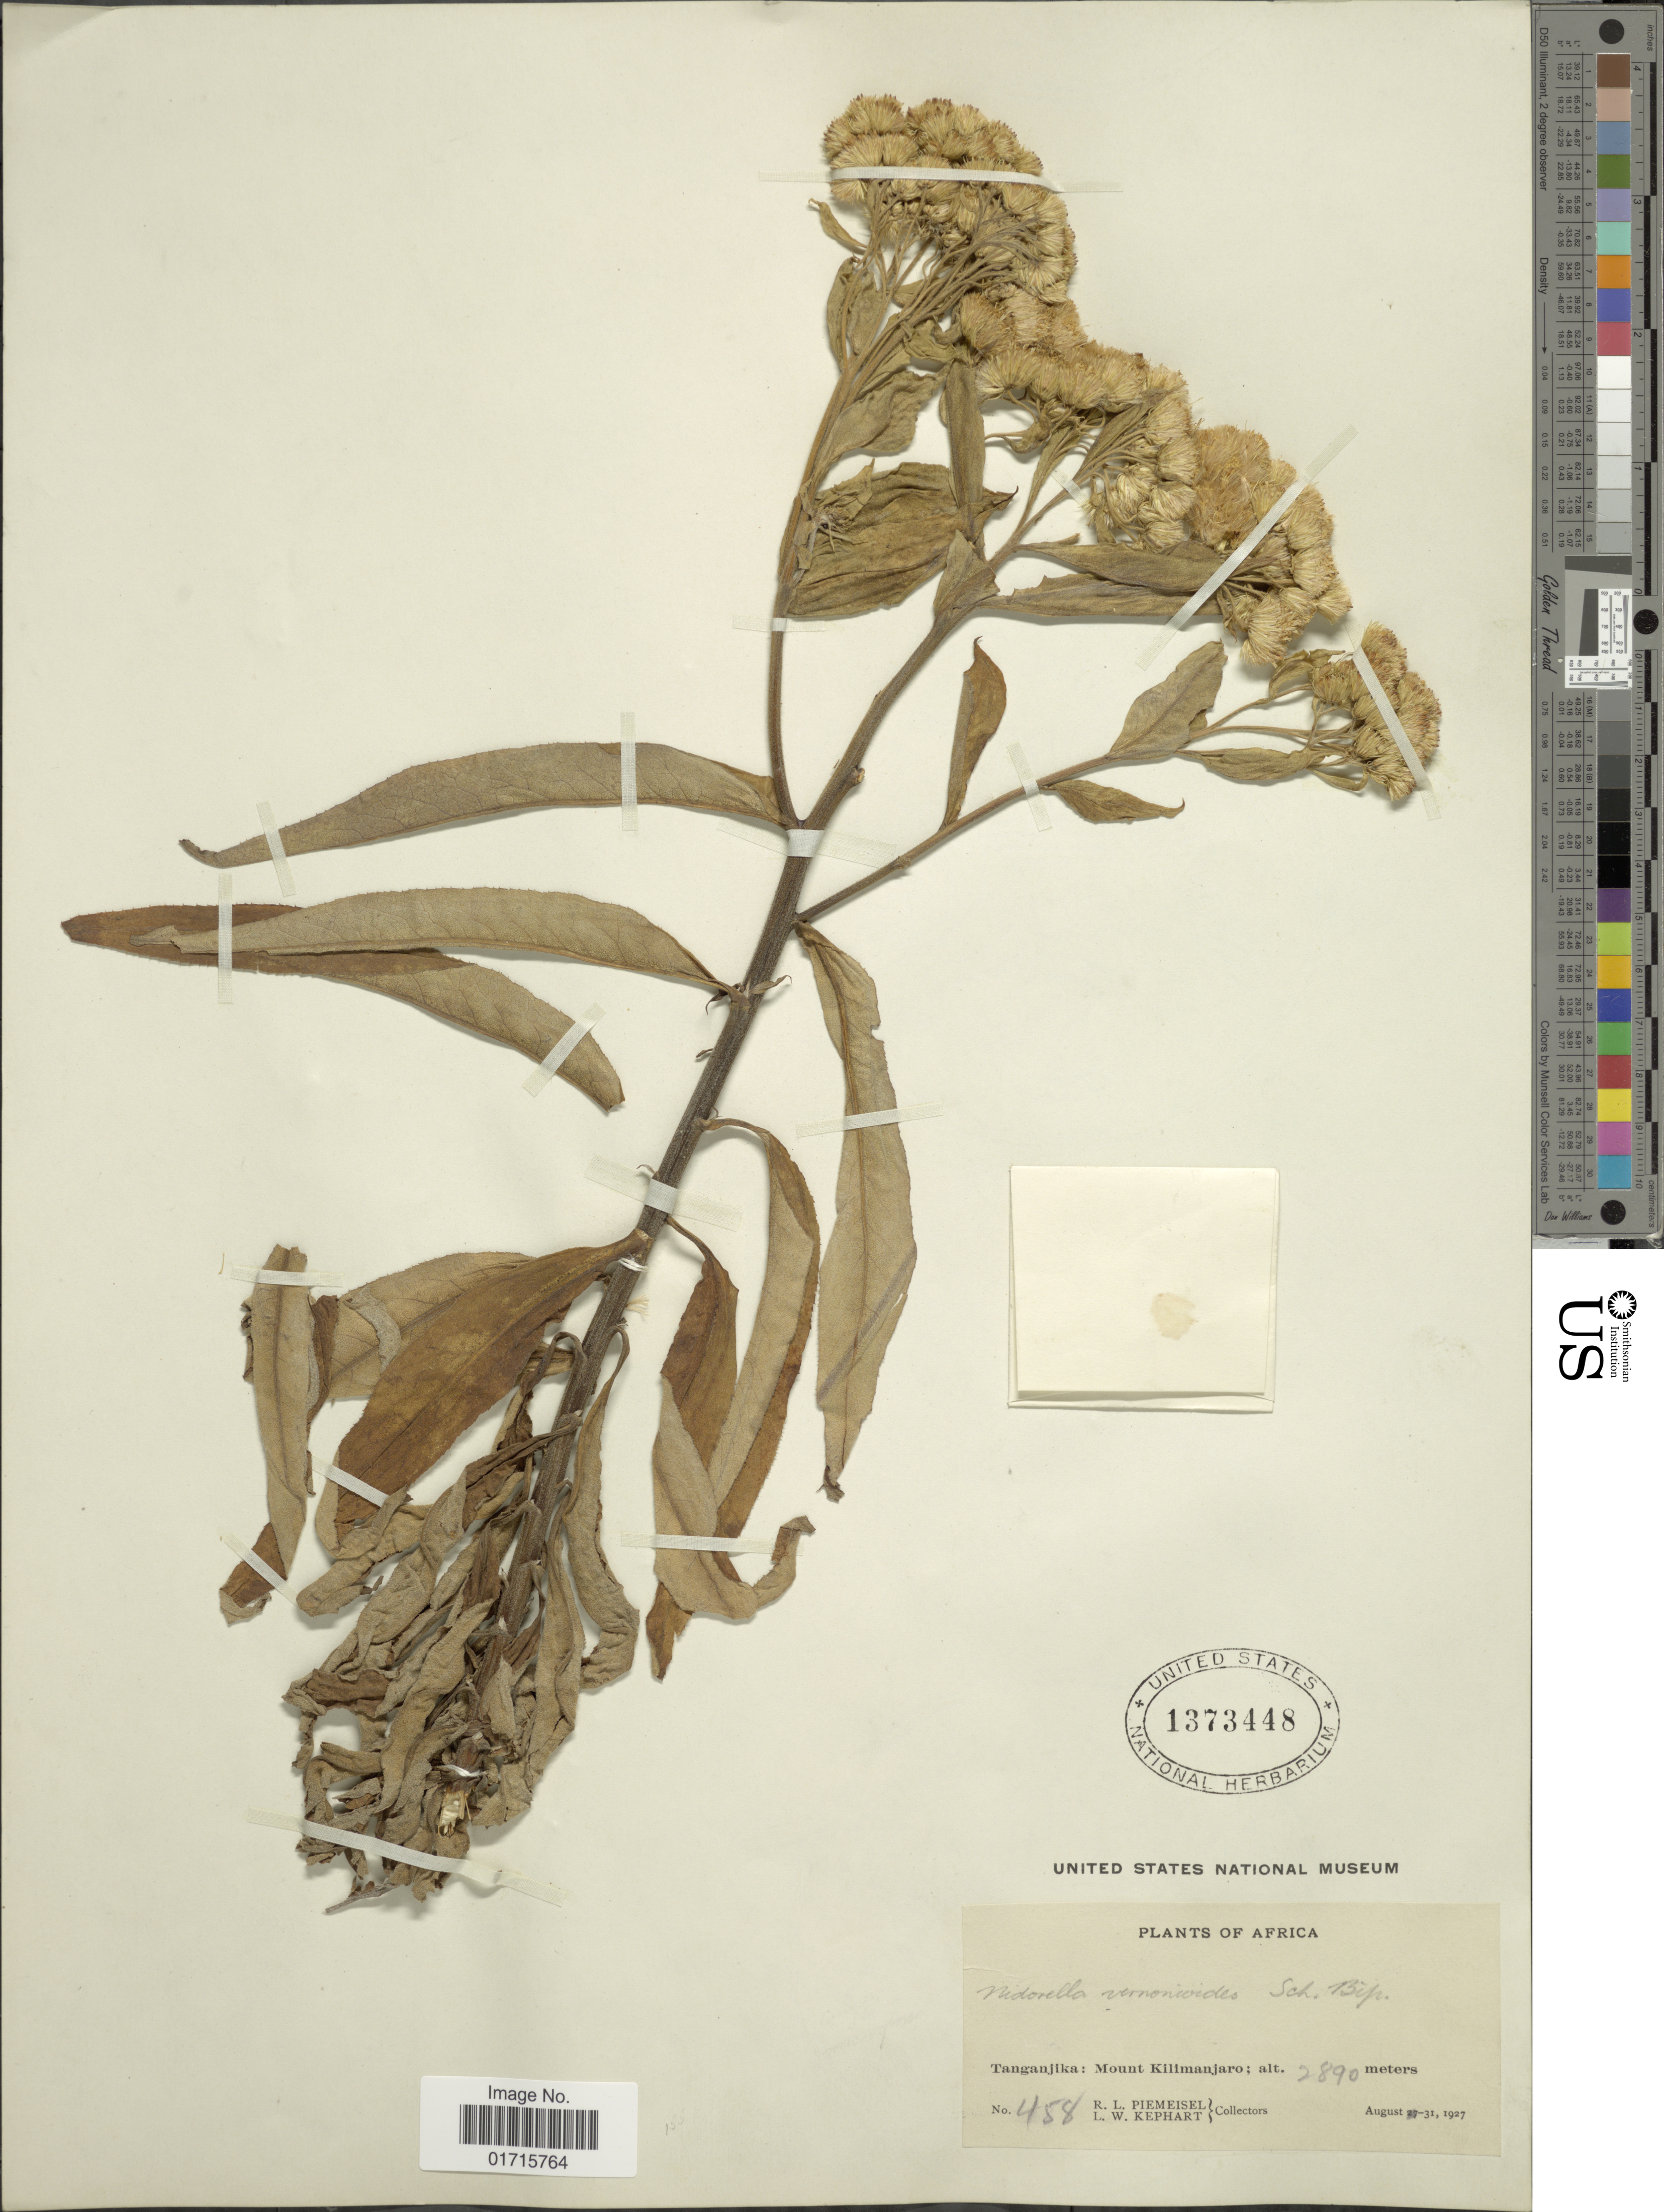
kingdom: Plantae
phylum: Tracheophyta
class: Magnoliopsida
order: Asterales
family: Asteraceae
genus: Nidorella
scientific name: Nidorella welwitschii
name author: S. Moore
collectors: R. L. Piemeisel & L. W. Kephart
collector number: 458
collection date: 1927-08-31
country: Tanzania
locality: Africa. Tanganjika: Mount Kilimanjaro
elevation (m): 2890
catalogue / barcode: US 1373448